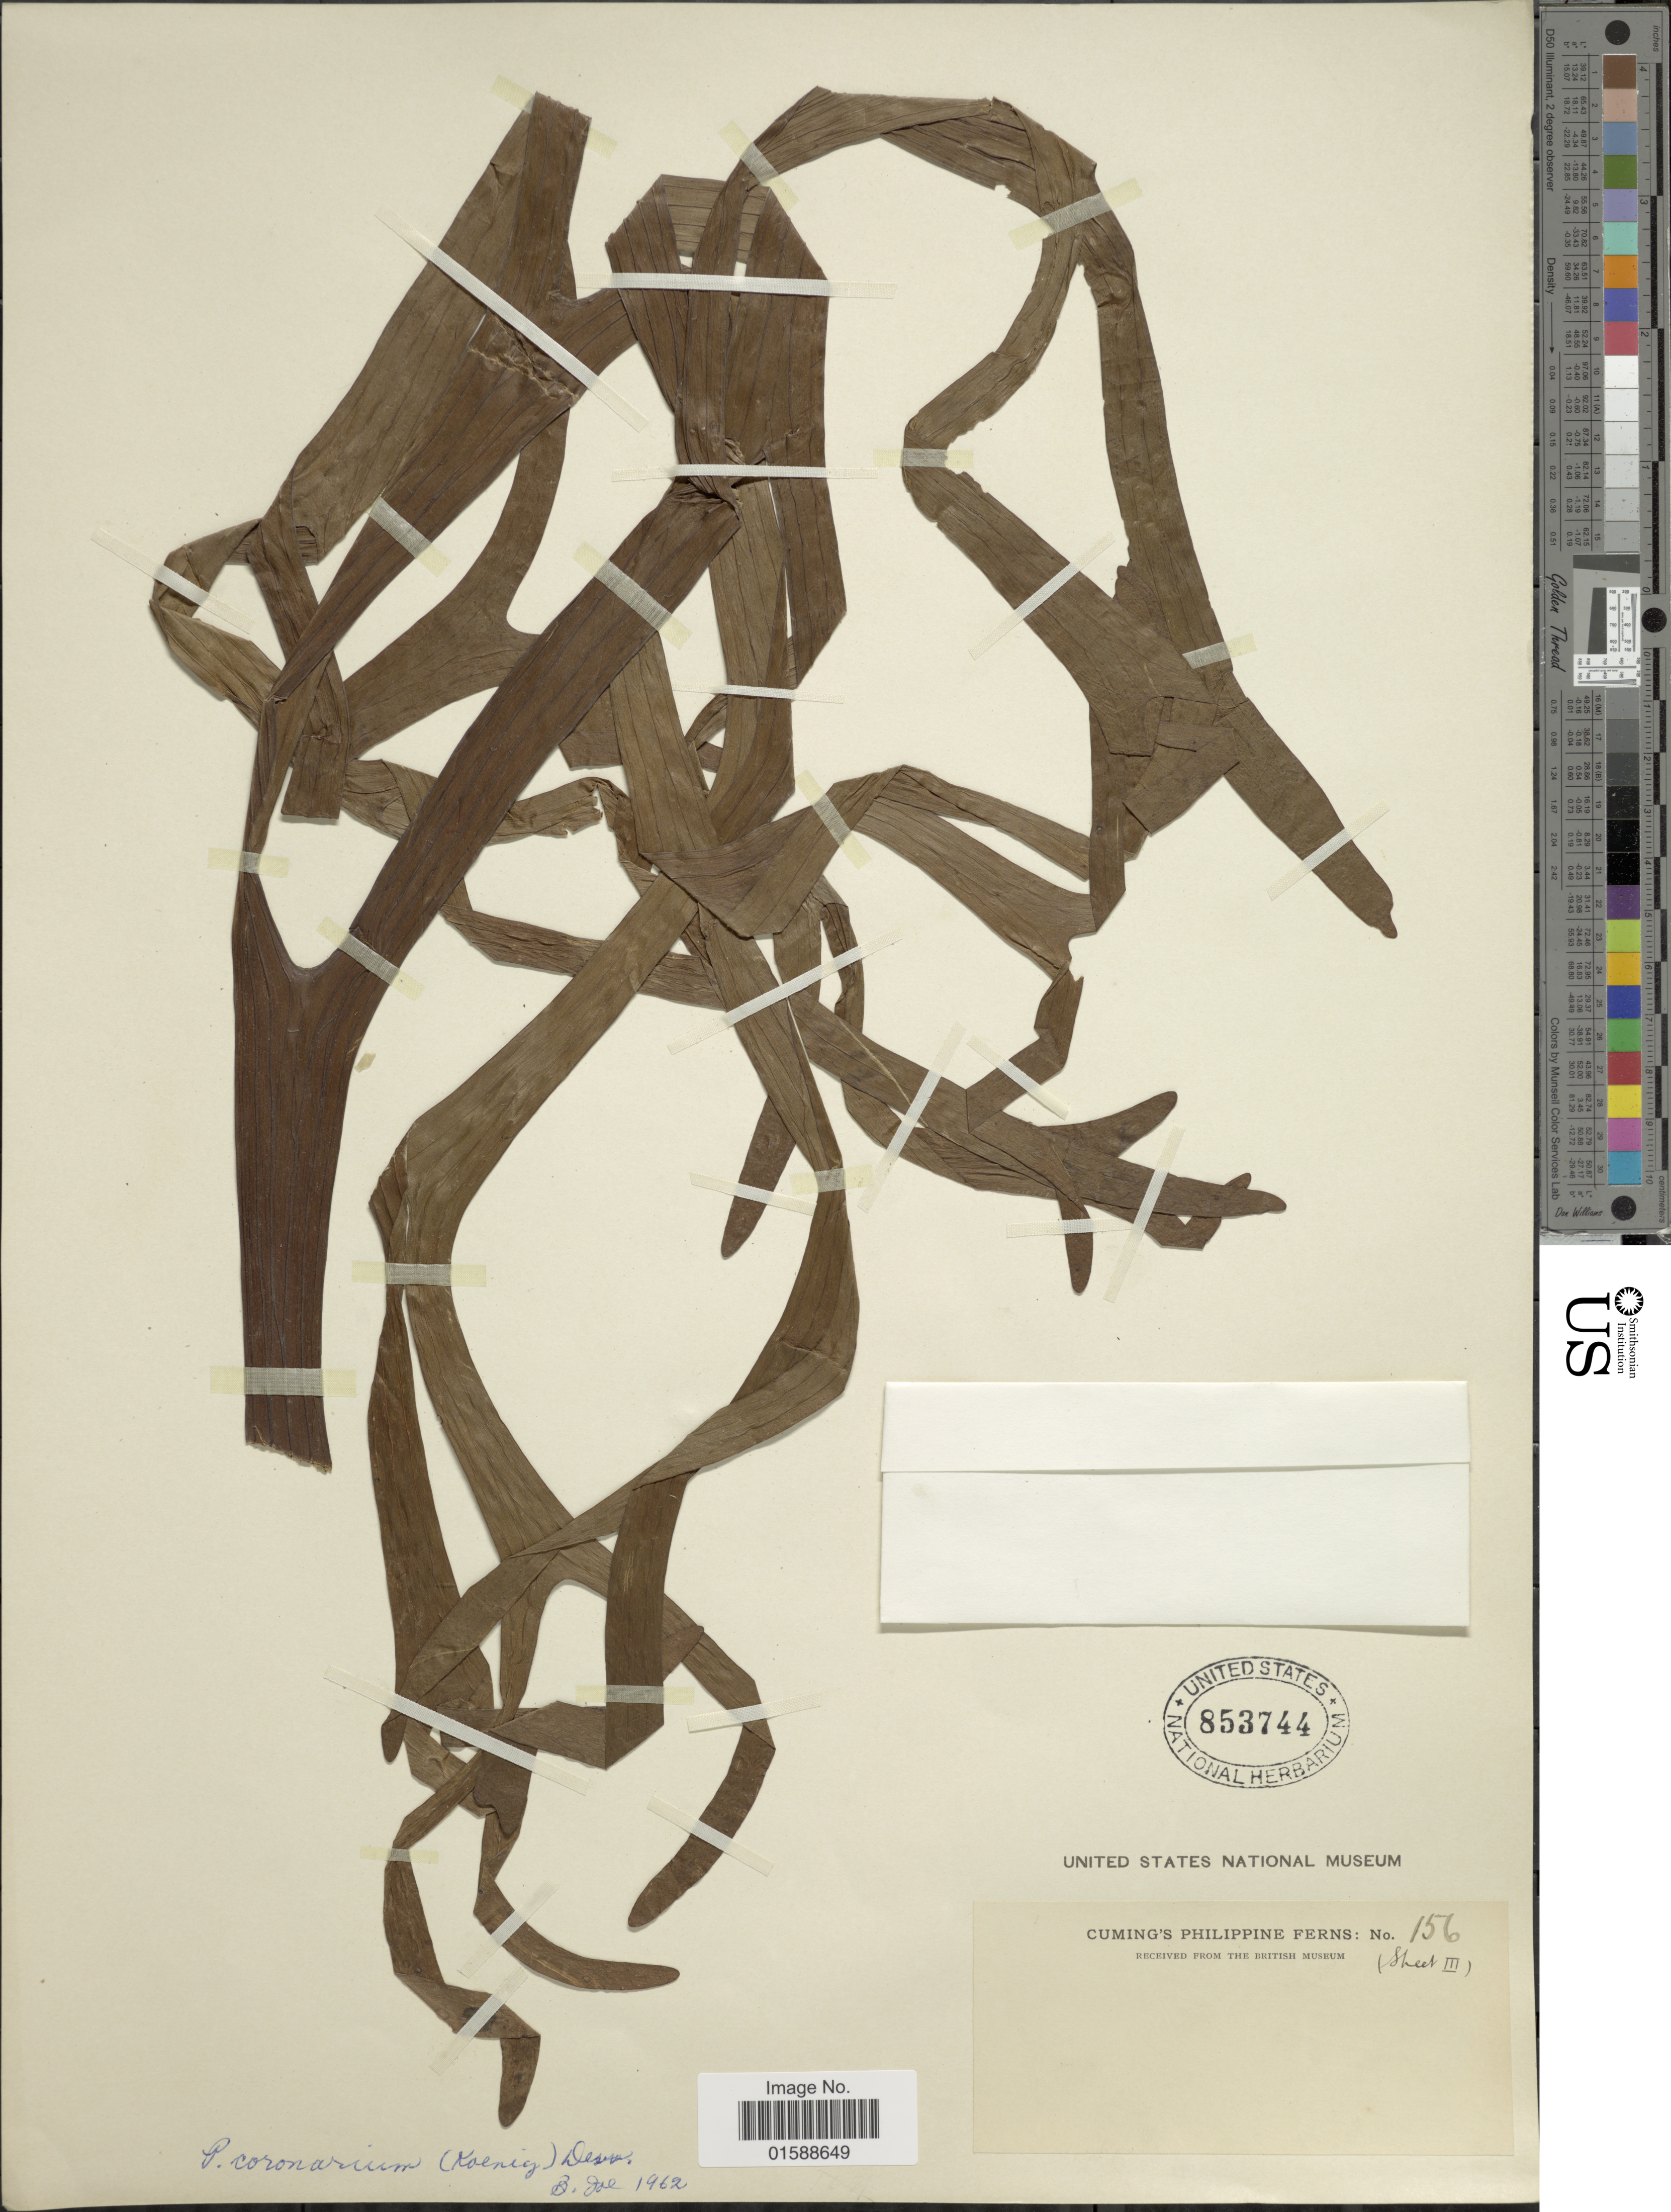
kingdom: Plantae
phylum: Tracheophyta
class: Polypodiopsida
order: Polypodiales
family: Polypodiaceae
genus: Platycerium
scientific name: Platycerium coronarium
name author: (K.D. Koenig ex O.F. Müll.) Desv.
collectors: -. Cuming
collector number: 156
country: Philippines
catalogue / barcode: US 853744